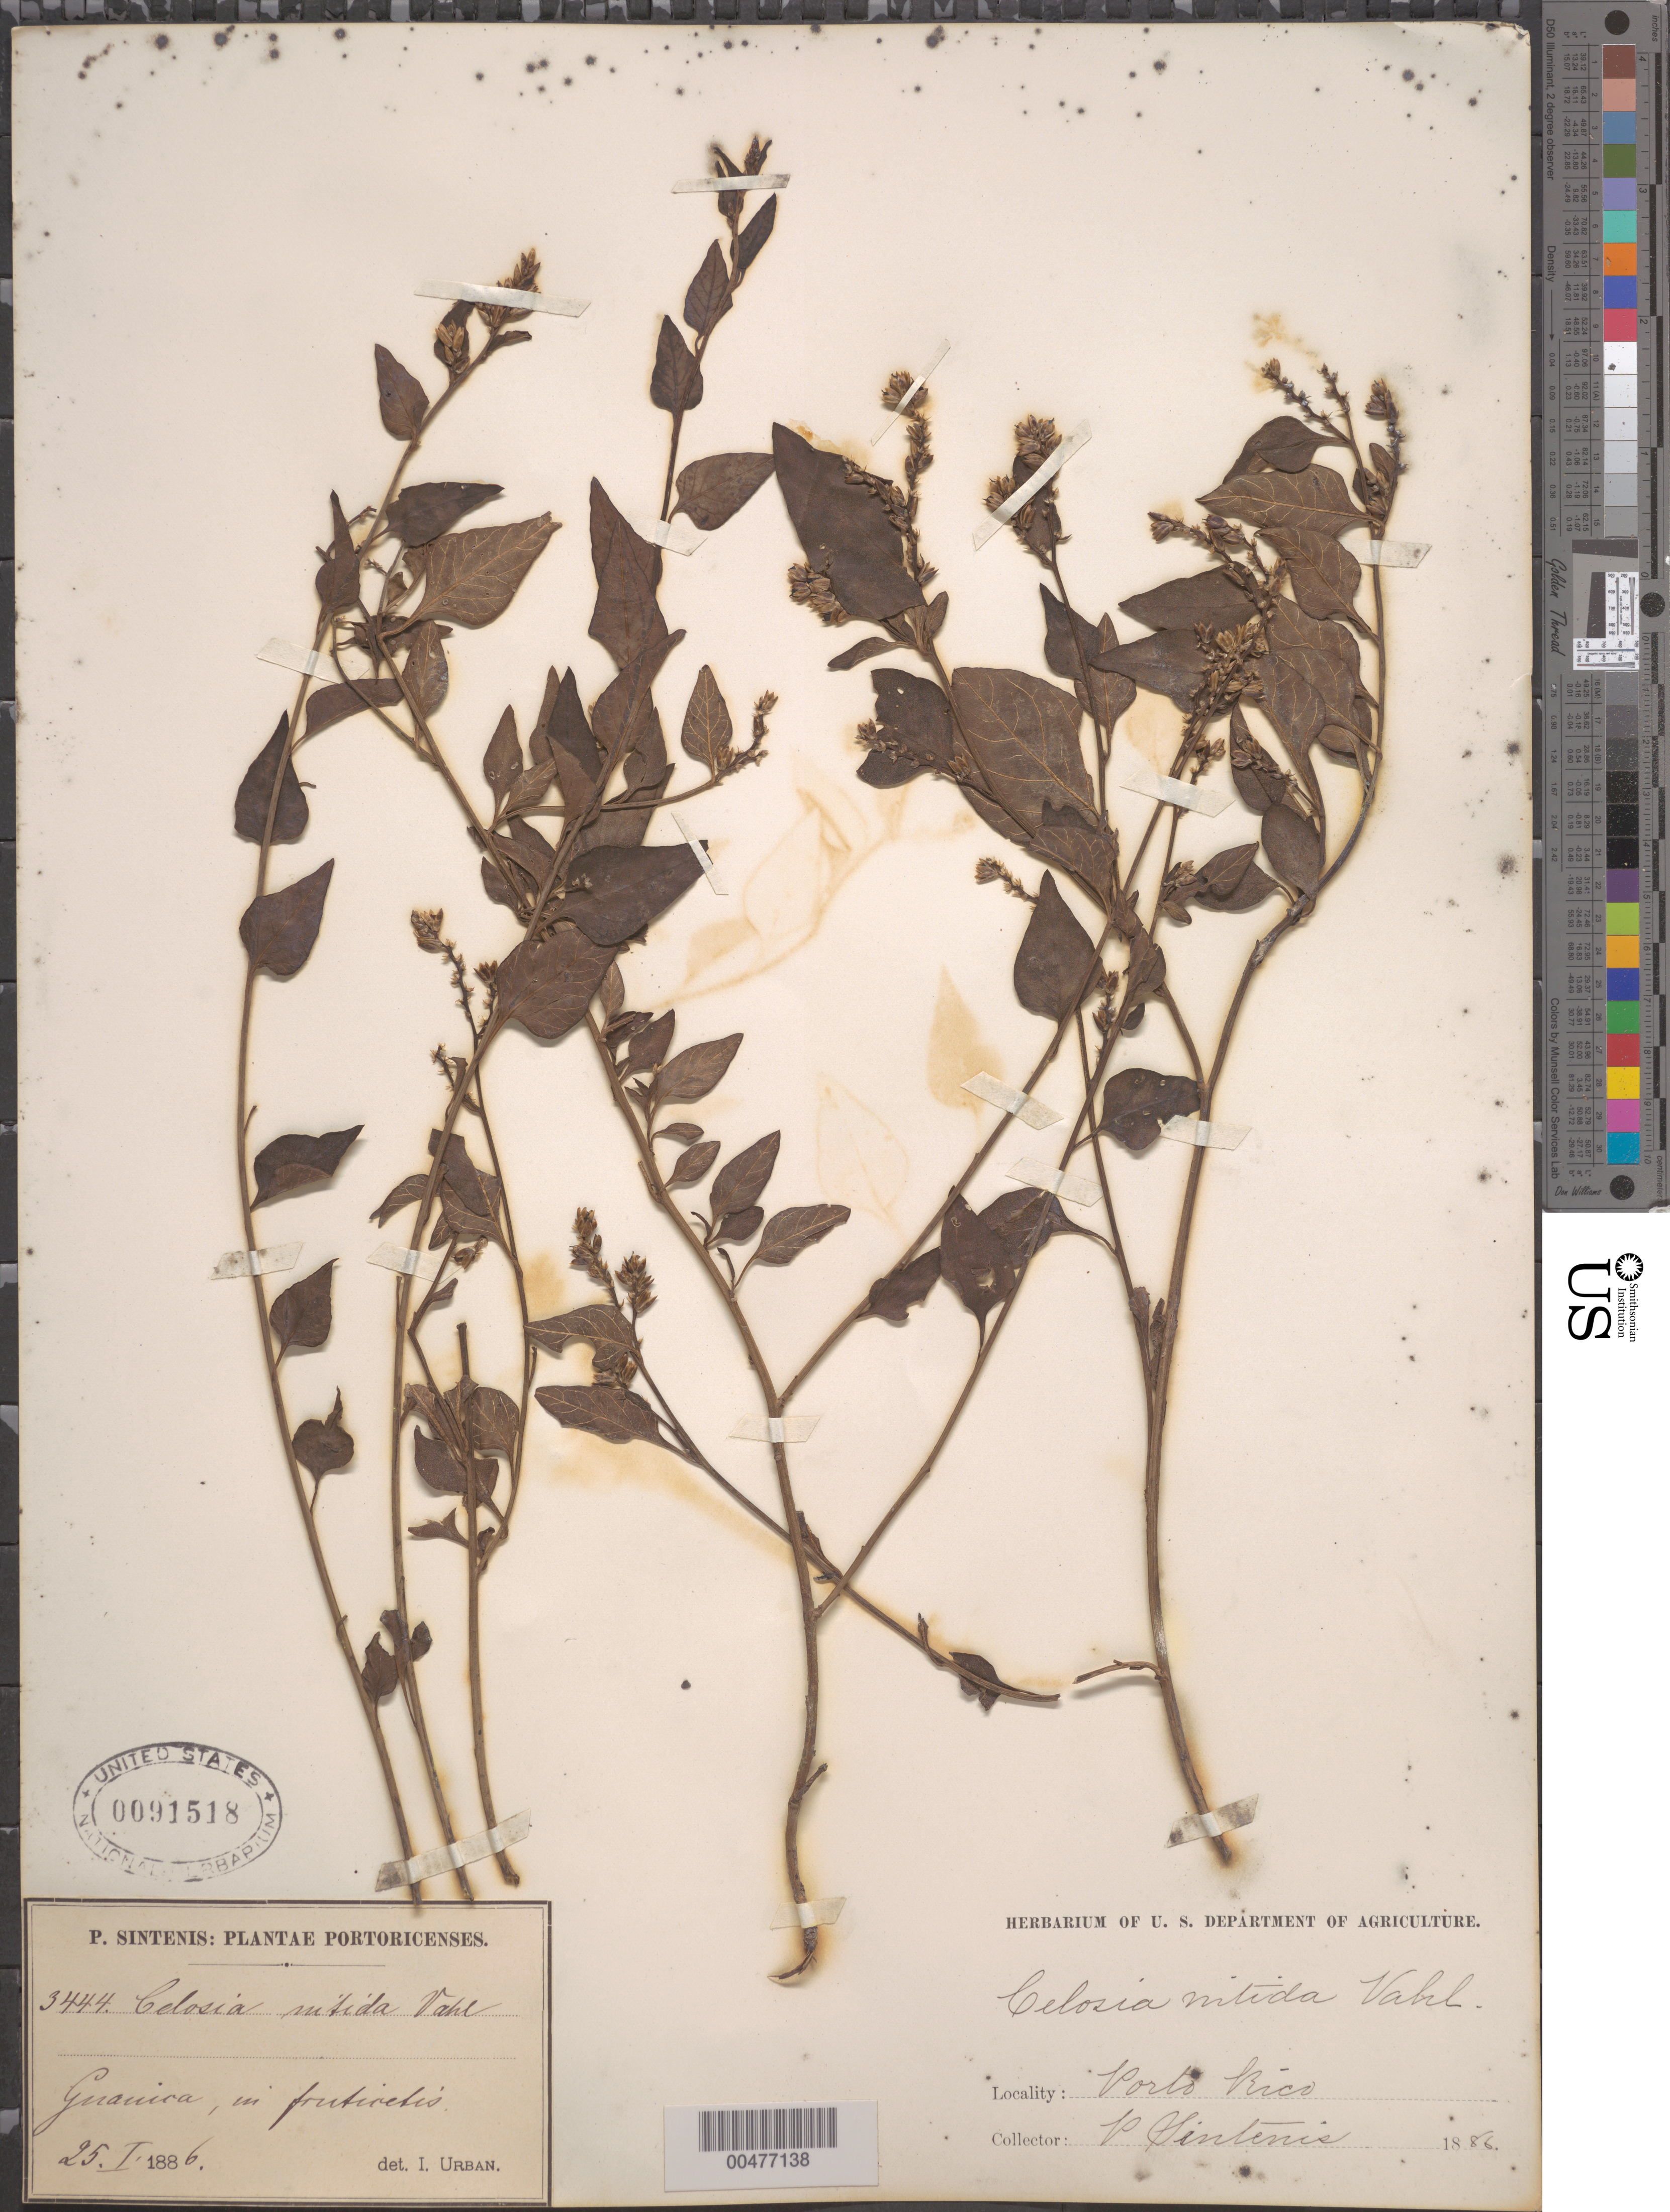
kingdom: Plantae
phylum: Tracheophyta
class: Magnoliopsida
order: Caryophyllales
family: Amaranthaceae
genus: Celosia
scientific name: Celosia nitida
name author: Vahl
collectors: P. Sintenis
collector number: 3444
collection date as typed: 25 Jan 1886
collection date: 1886-01-25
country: Puerto Rico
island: Greater Antilles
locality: Guanica. In frutiaebis.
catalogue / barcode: US 91518